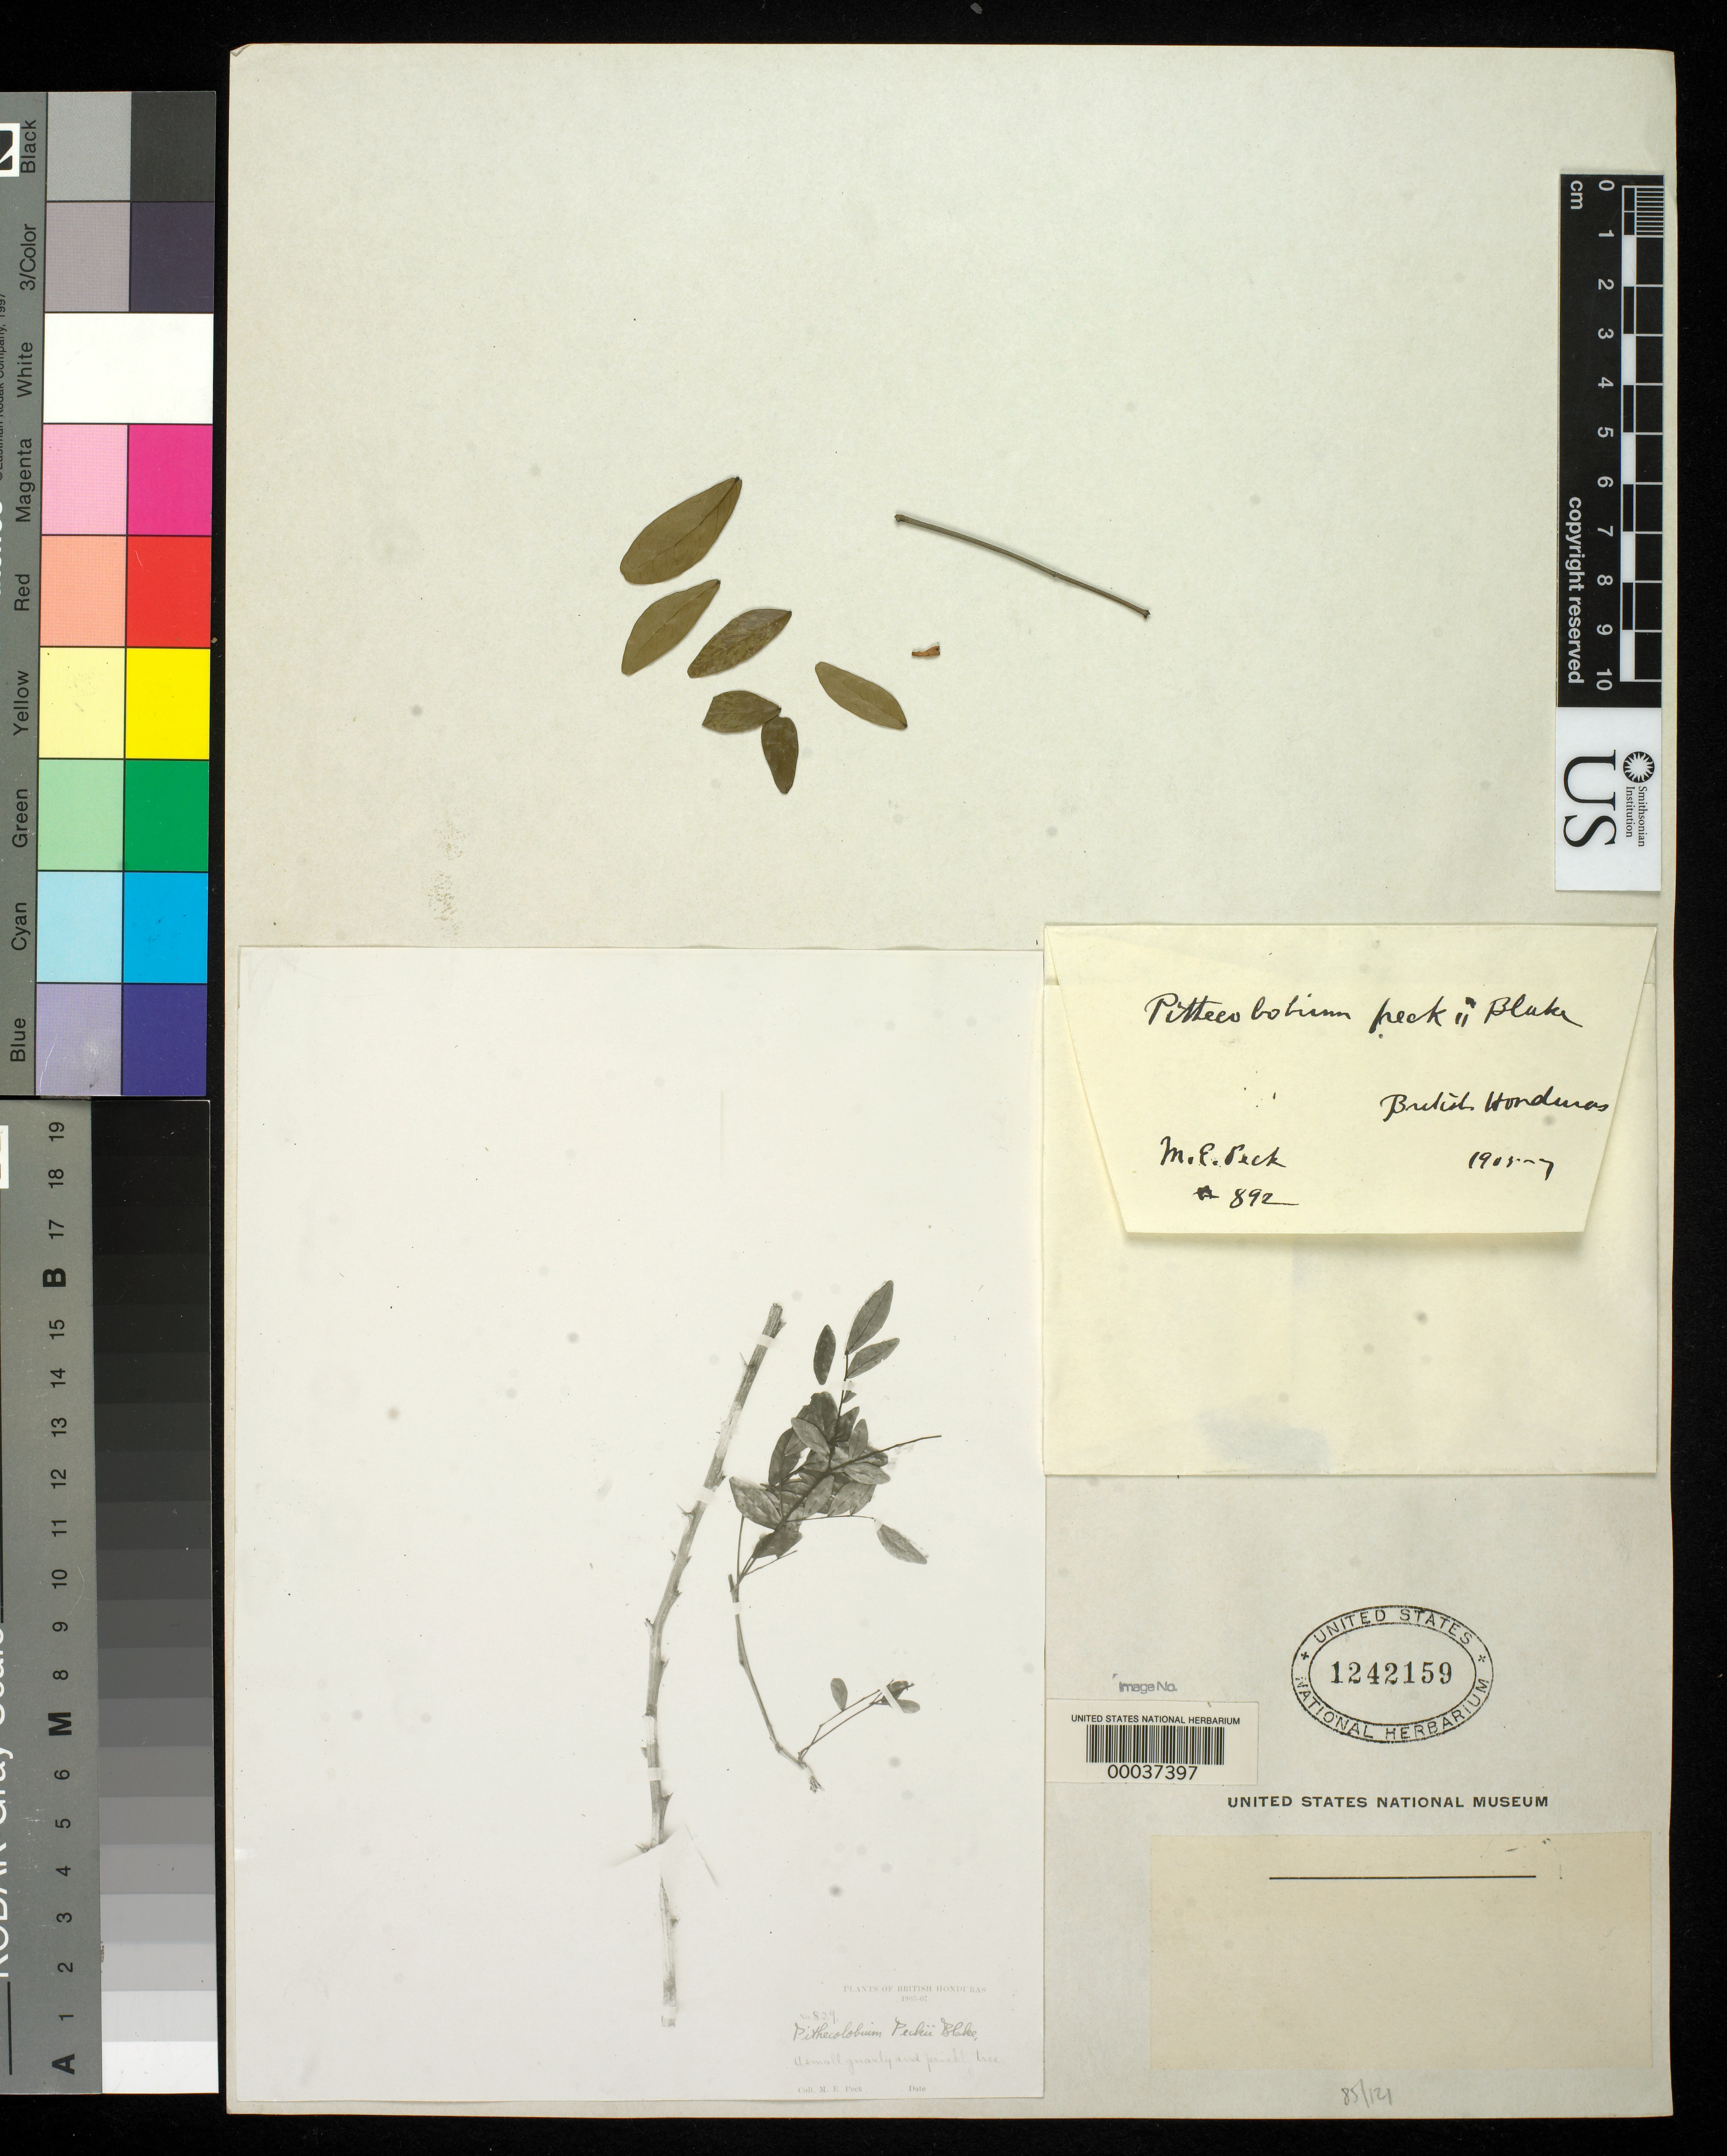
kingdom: Plantae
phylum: Tracheophyta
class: Magnoliopsida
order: Fabales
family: Fabaceae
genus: Pithecellobium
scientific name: Pithecellobium peckii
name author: S.F. Blake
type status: Paratype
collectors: M. E. Peck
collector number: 892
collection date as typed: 1905 to -- --- 1907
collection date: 1905/1907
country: Belize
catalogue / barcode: US 1242159